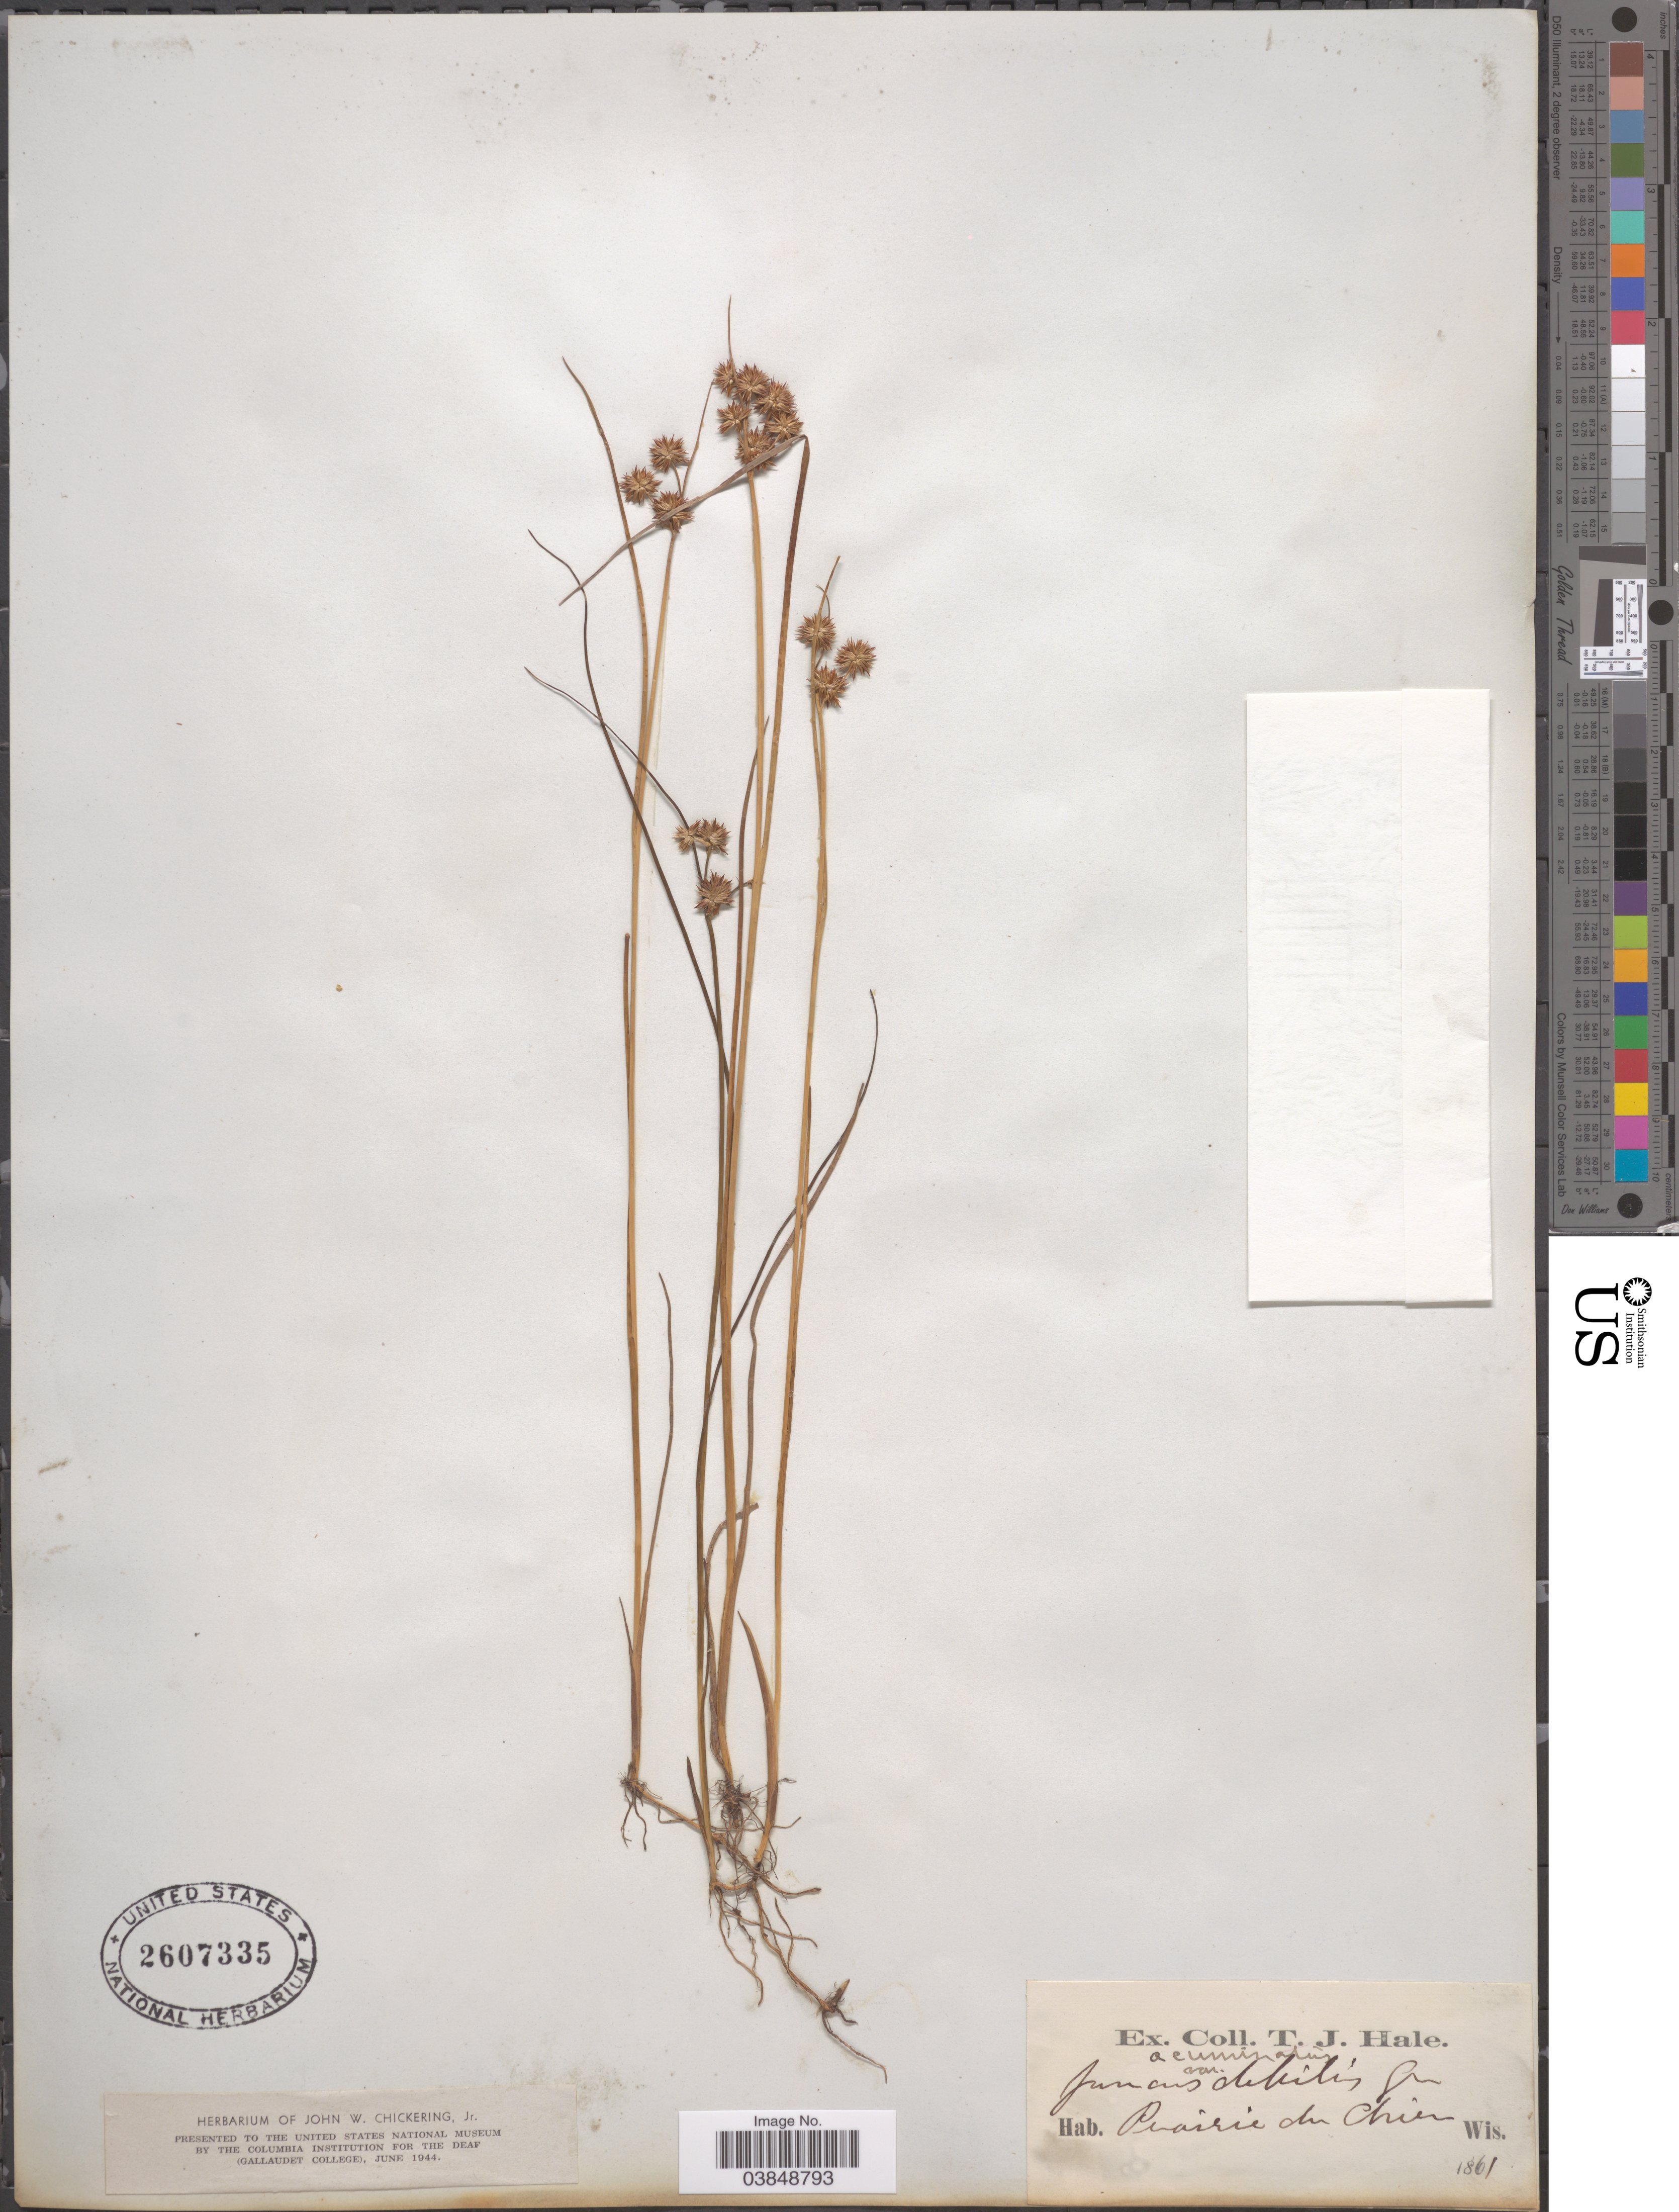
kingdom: Plantae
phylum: Tracheophyta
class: Liliopsida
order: Poales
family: Juncaceae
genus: Juncus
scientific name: Juncus acuminatus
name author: Michx.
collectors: T. Hale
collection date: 1861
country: United States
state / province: Wisconsin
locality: Prairie du Chien.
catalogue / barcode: US 2607335